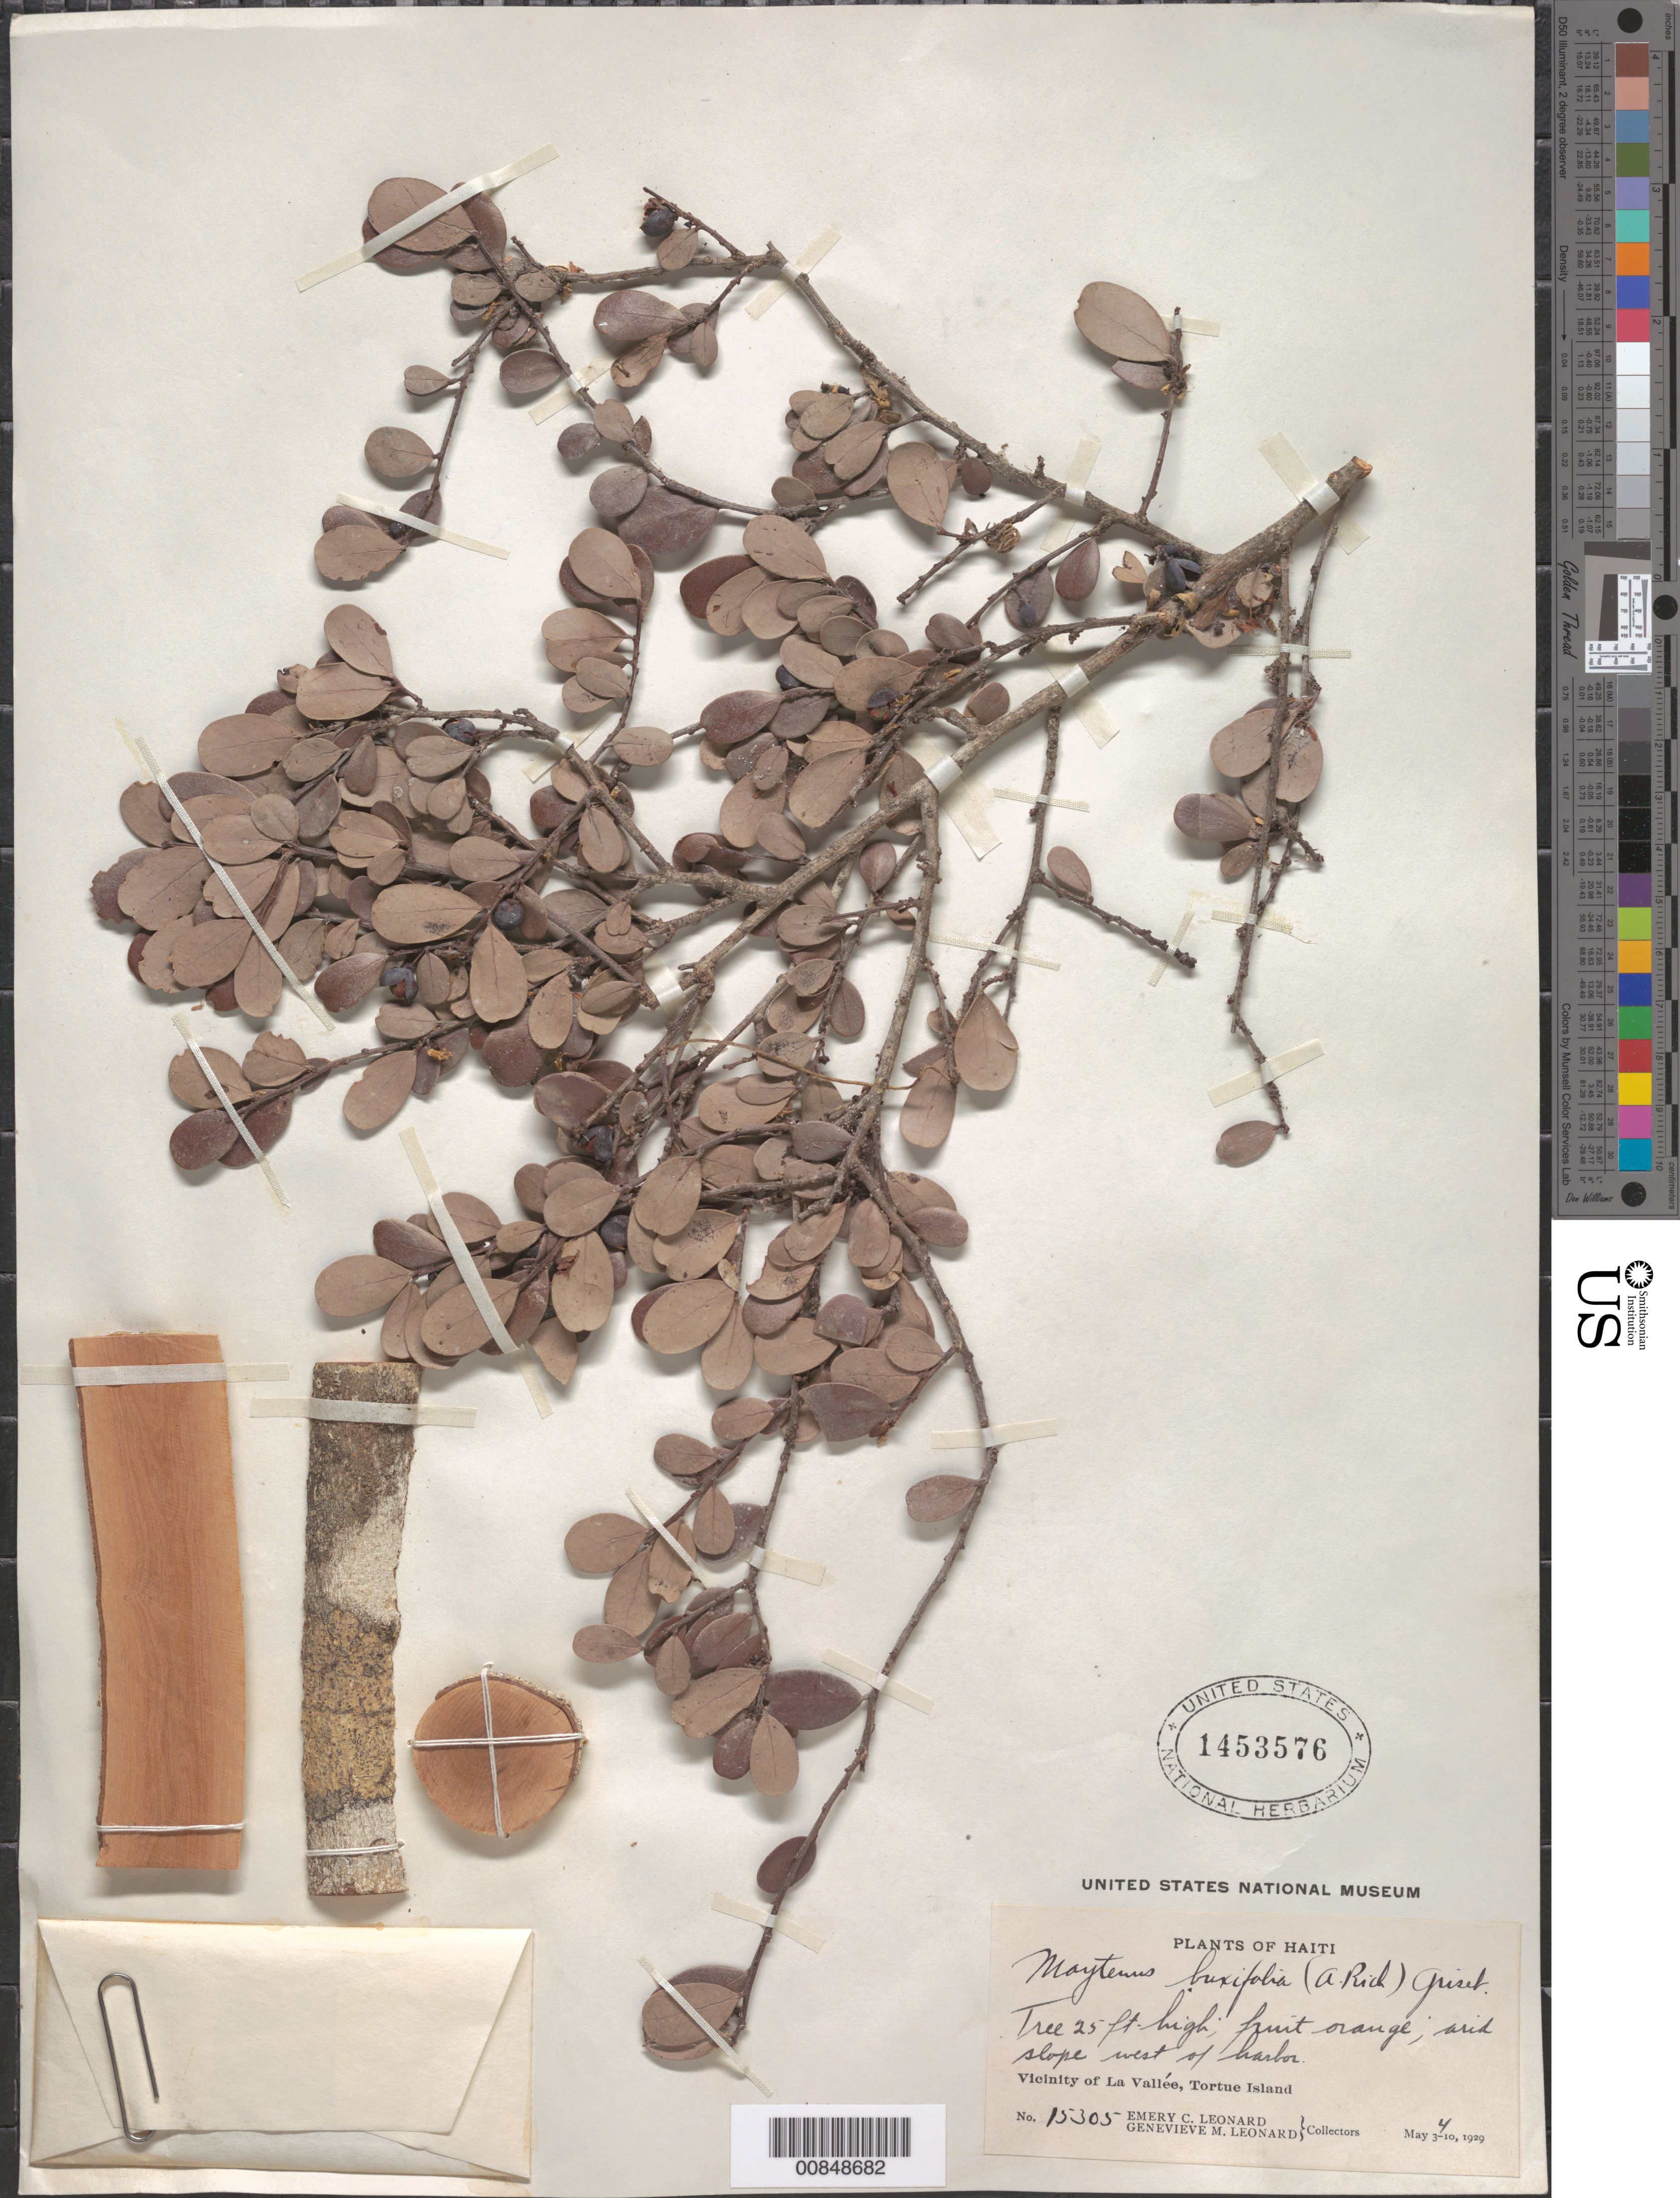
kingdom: Plantae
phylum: Tracheophyta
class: Magnoliopsida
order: Celastrales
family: Celastraceae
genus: Maytenus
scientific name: Maytenus buxifolia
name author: (A. Rich.) Griseb.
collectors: E. C. Leonard & G. M. Leonard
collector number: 15305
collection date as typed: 04 May 1929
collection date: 1929-05-04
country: Haiti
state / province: Nord-Ouest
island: Île de la Tortue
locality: Vicinity of La Vallée, W of harbor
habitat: Arid slope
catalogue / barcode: US 1453576